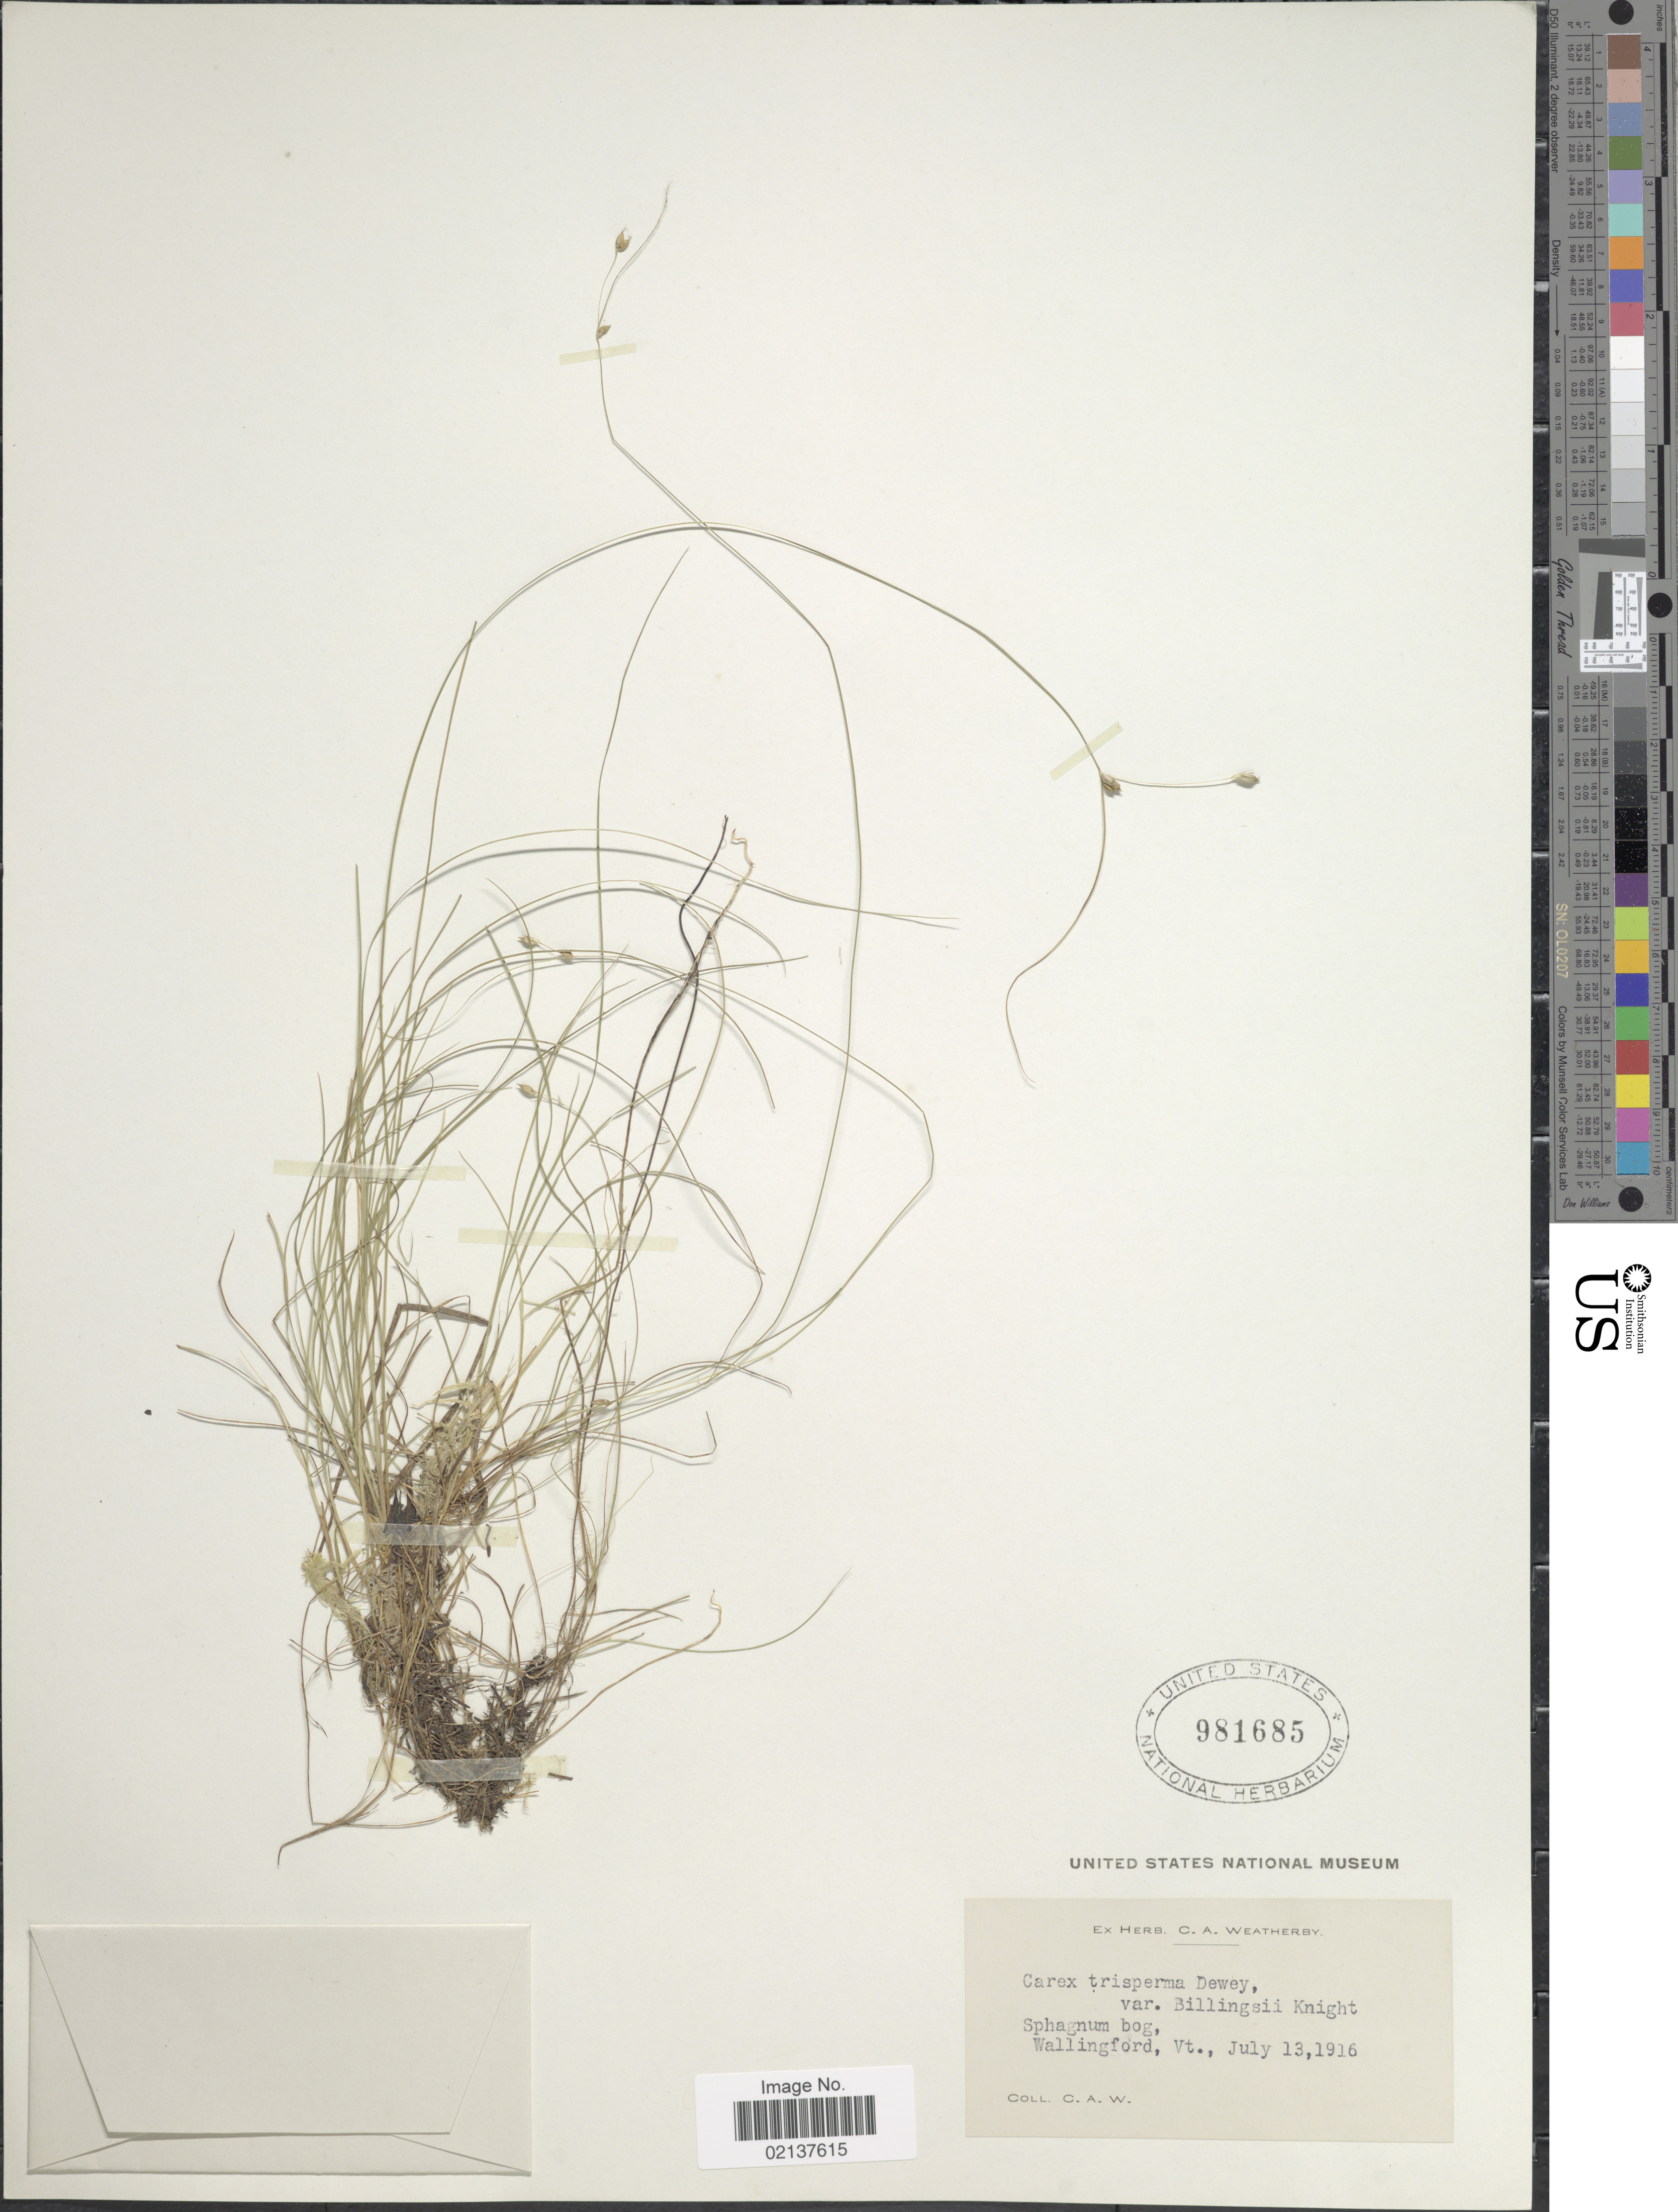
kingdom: Plantae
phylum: Tracheophyta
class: Liliopsida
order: Poales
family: Cyperaceae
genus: Carex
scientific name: Carex trisperma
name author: Dewey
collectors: C. A. Weatherby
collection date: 1916-07-13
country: United States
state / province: Vermont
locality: Wallingford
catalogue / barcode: US 981685